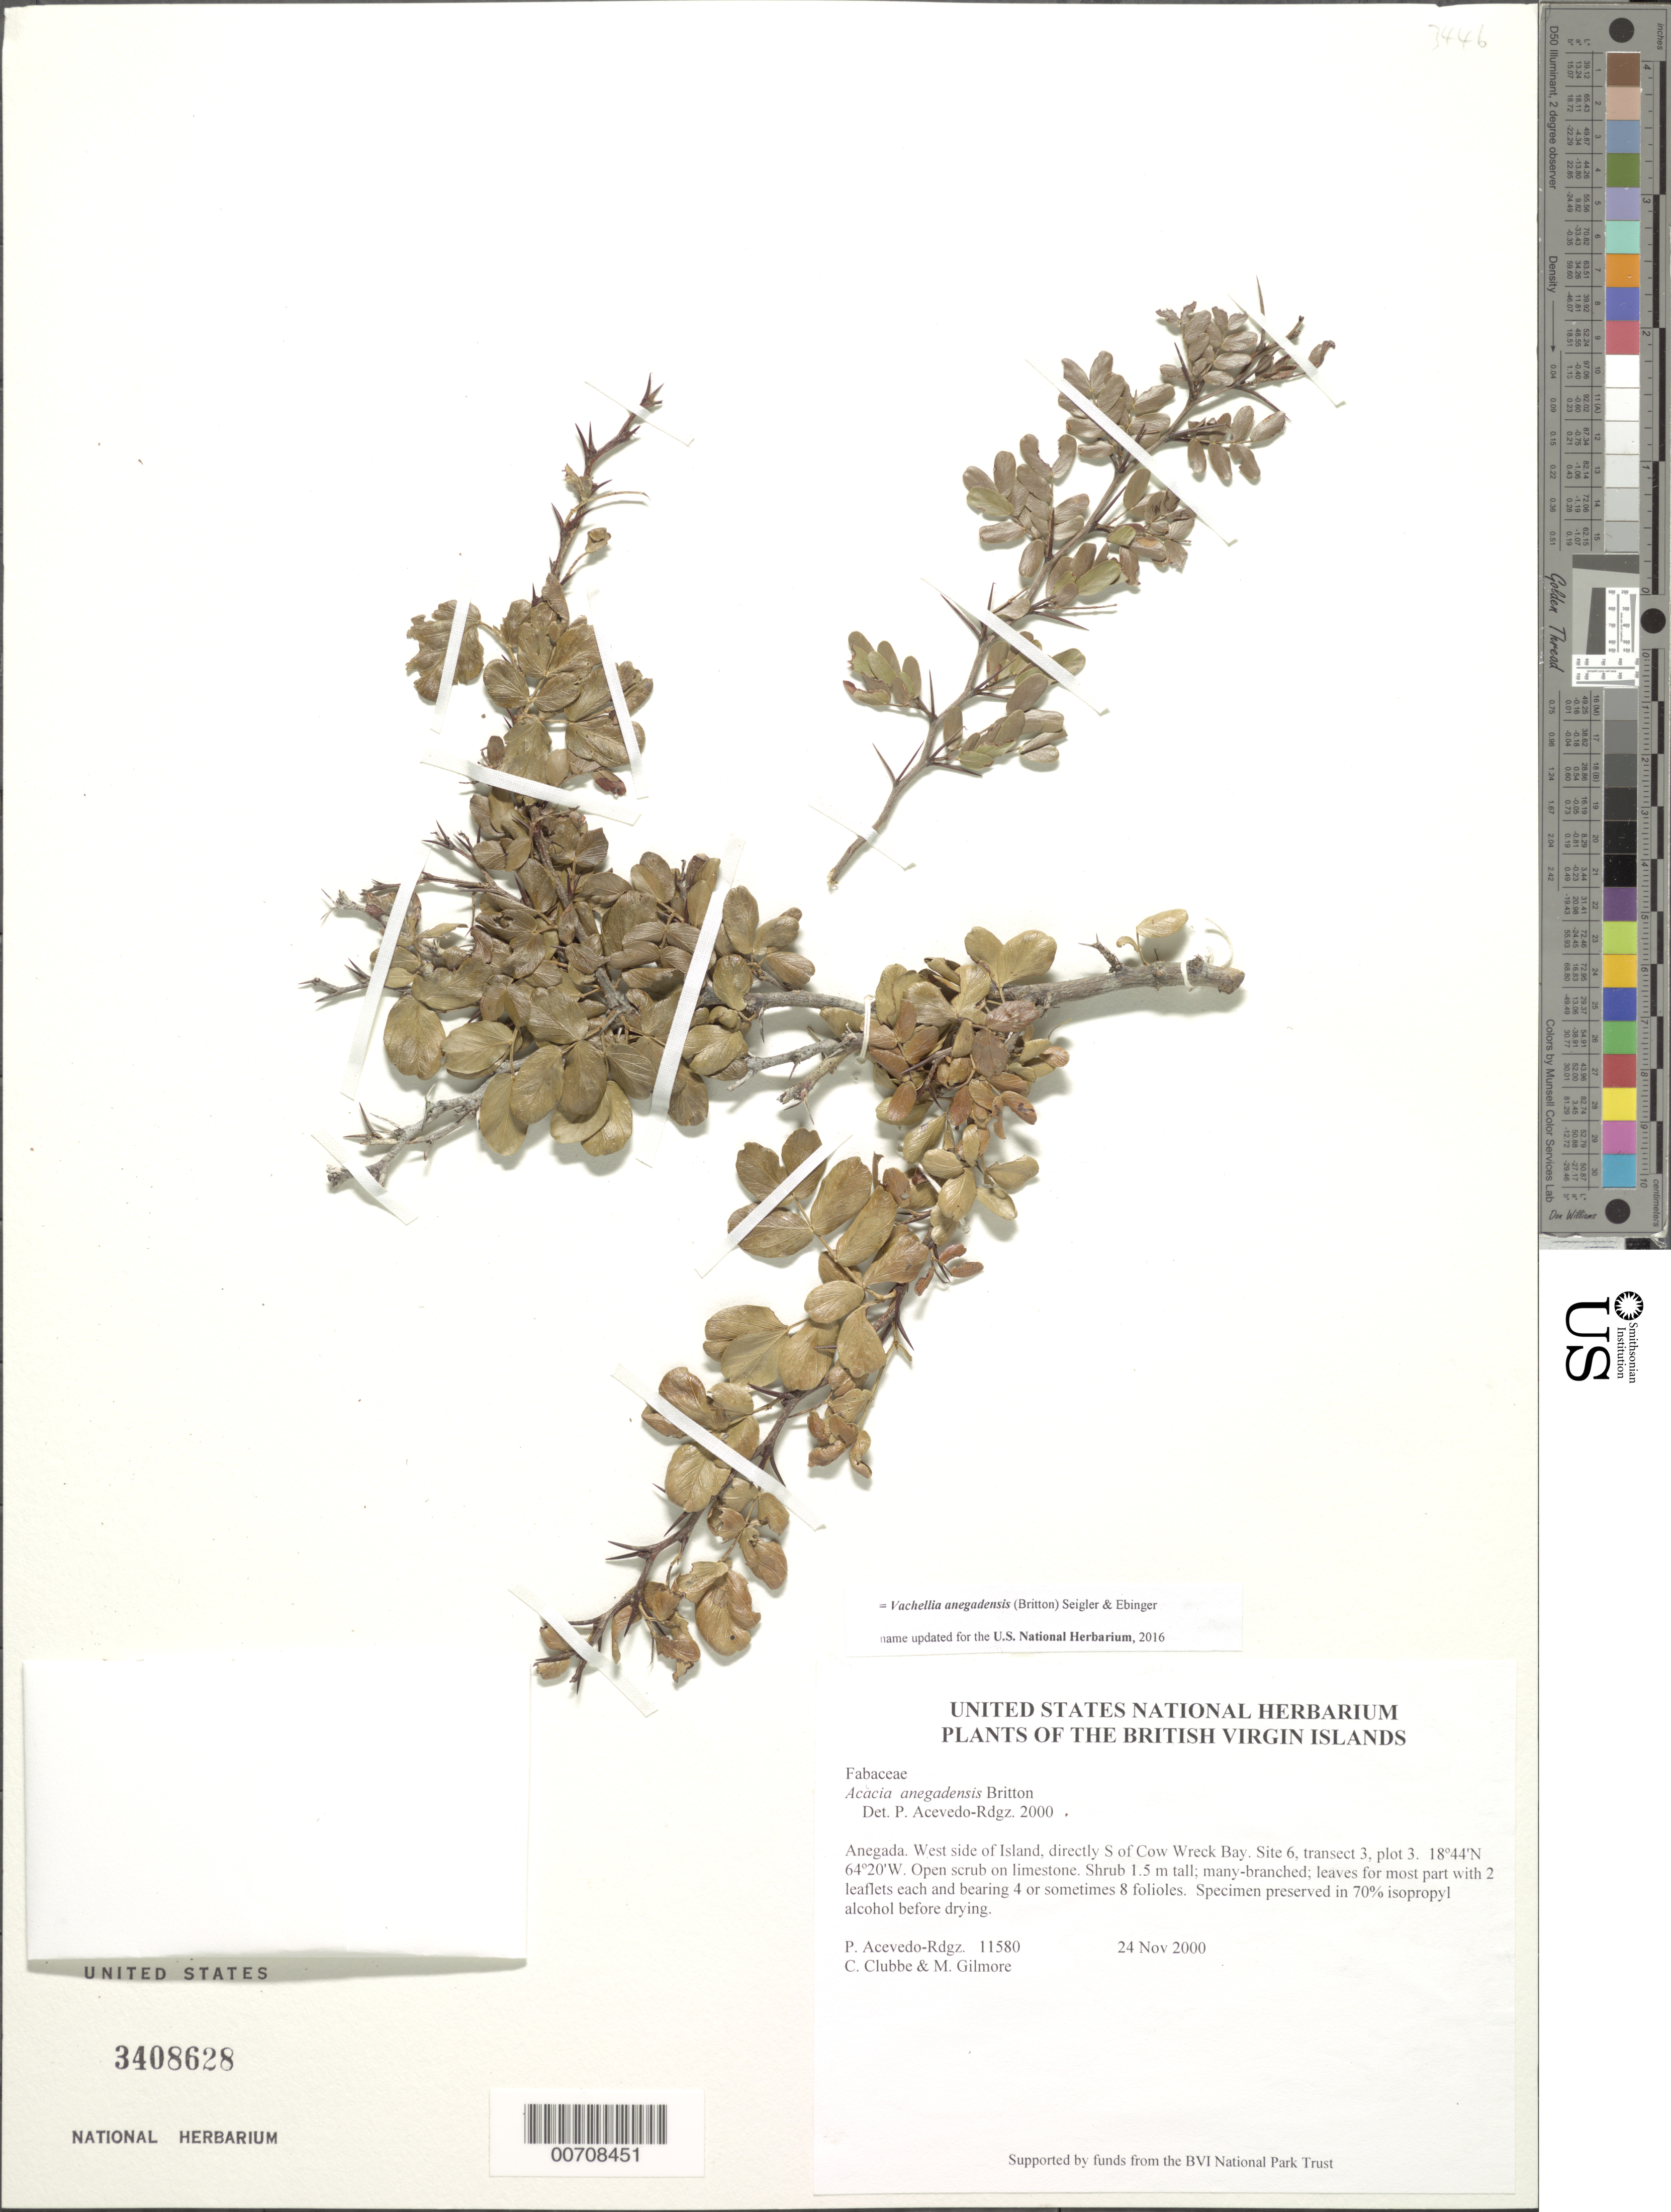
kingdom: Plantae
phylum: Tracheophyta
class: Magnoliopsida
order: Fabales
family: Fabaceae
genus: Vachellia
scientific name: Vachellia anegadensis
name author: (Britton) Seigler & Ebinger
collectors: P. Acevedo-Rodr., C. Clubbe & M. Gilmore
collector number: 11580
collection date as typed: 24 Nov 2000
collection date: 2000-11-24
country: British Virgin Islands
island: Anegada I.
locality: West side of Island, directly S of Cow Wreck Bay. Site 6, transect 3, plot 3.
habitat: Open scrub on limestone.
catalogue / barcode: US 3408628